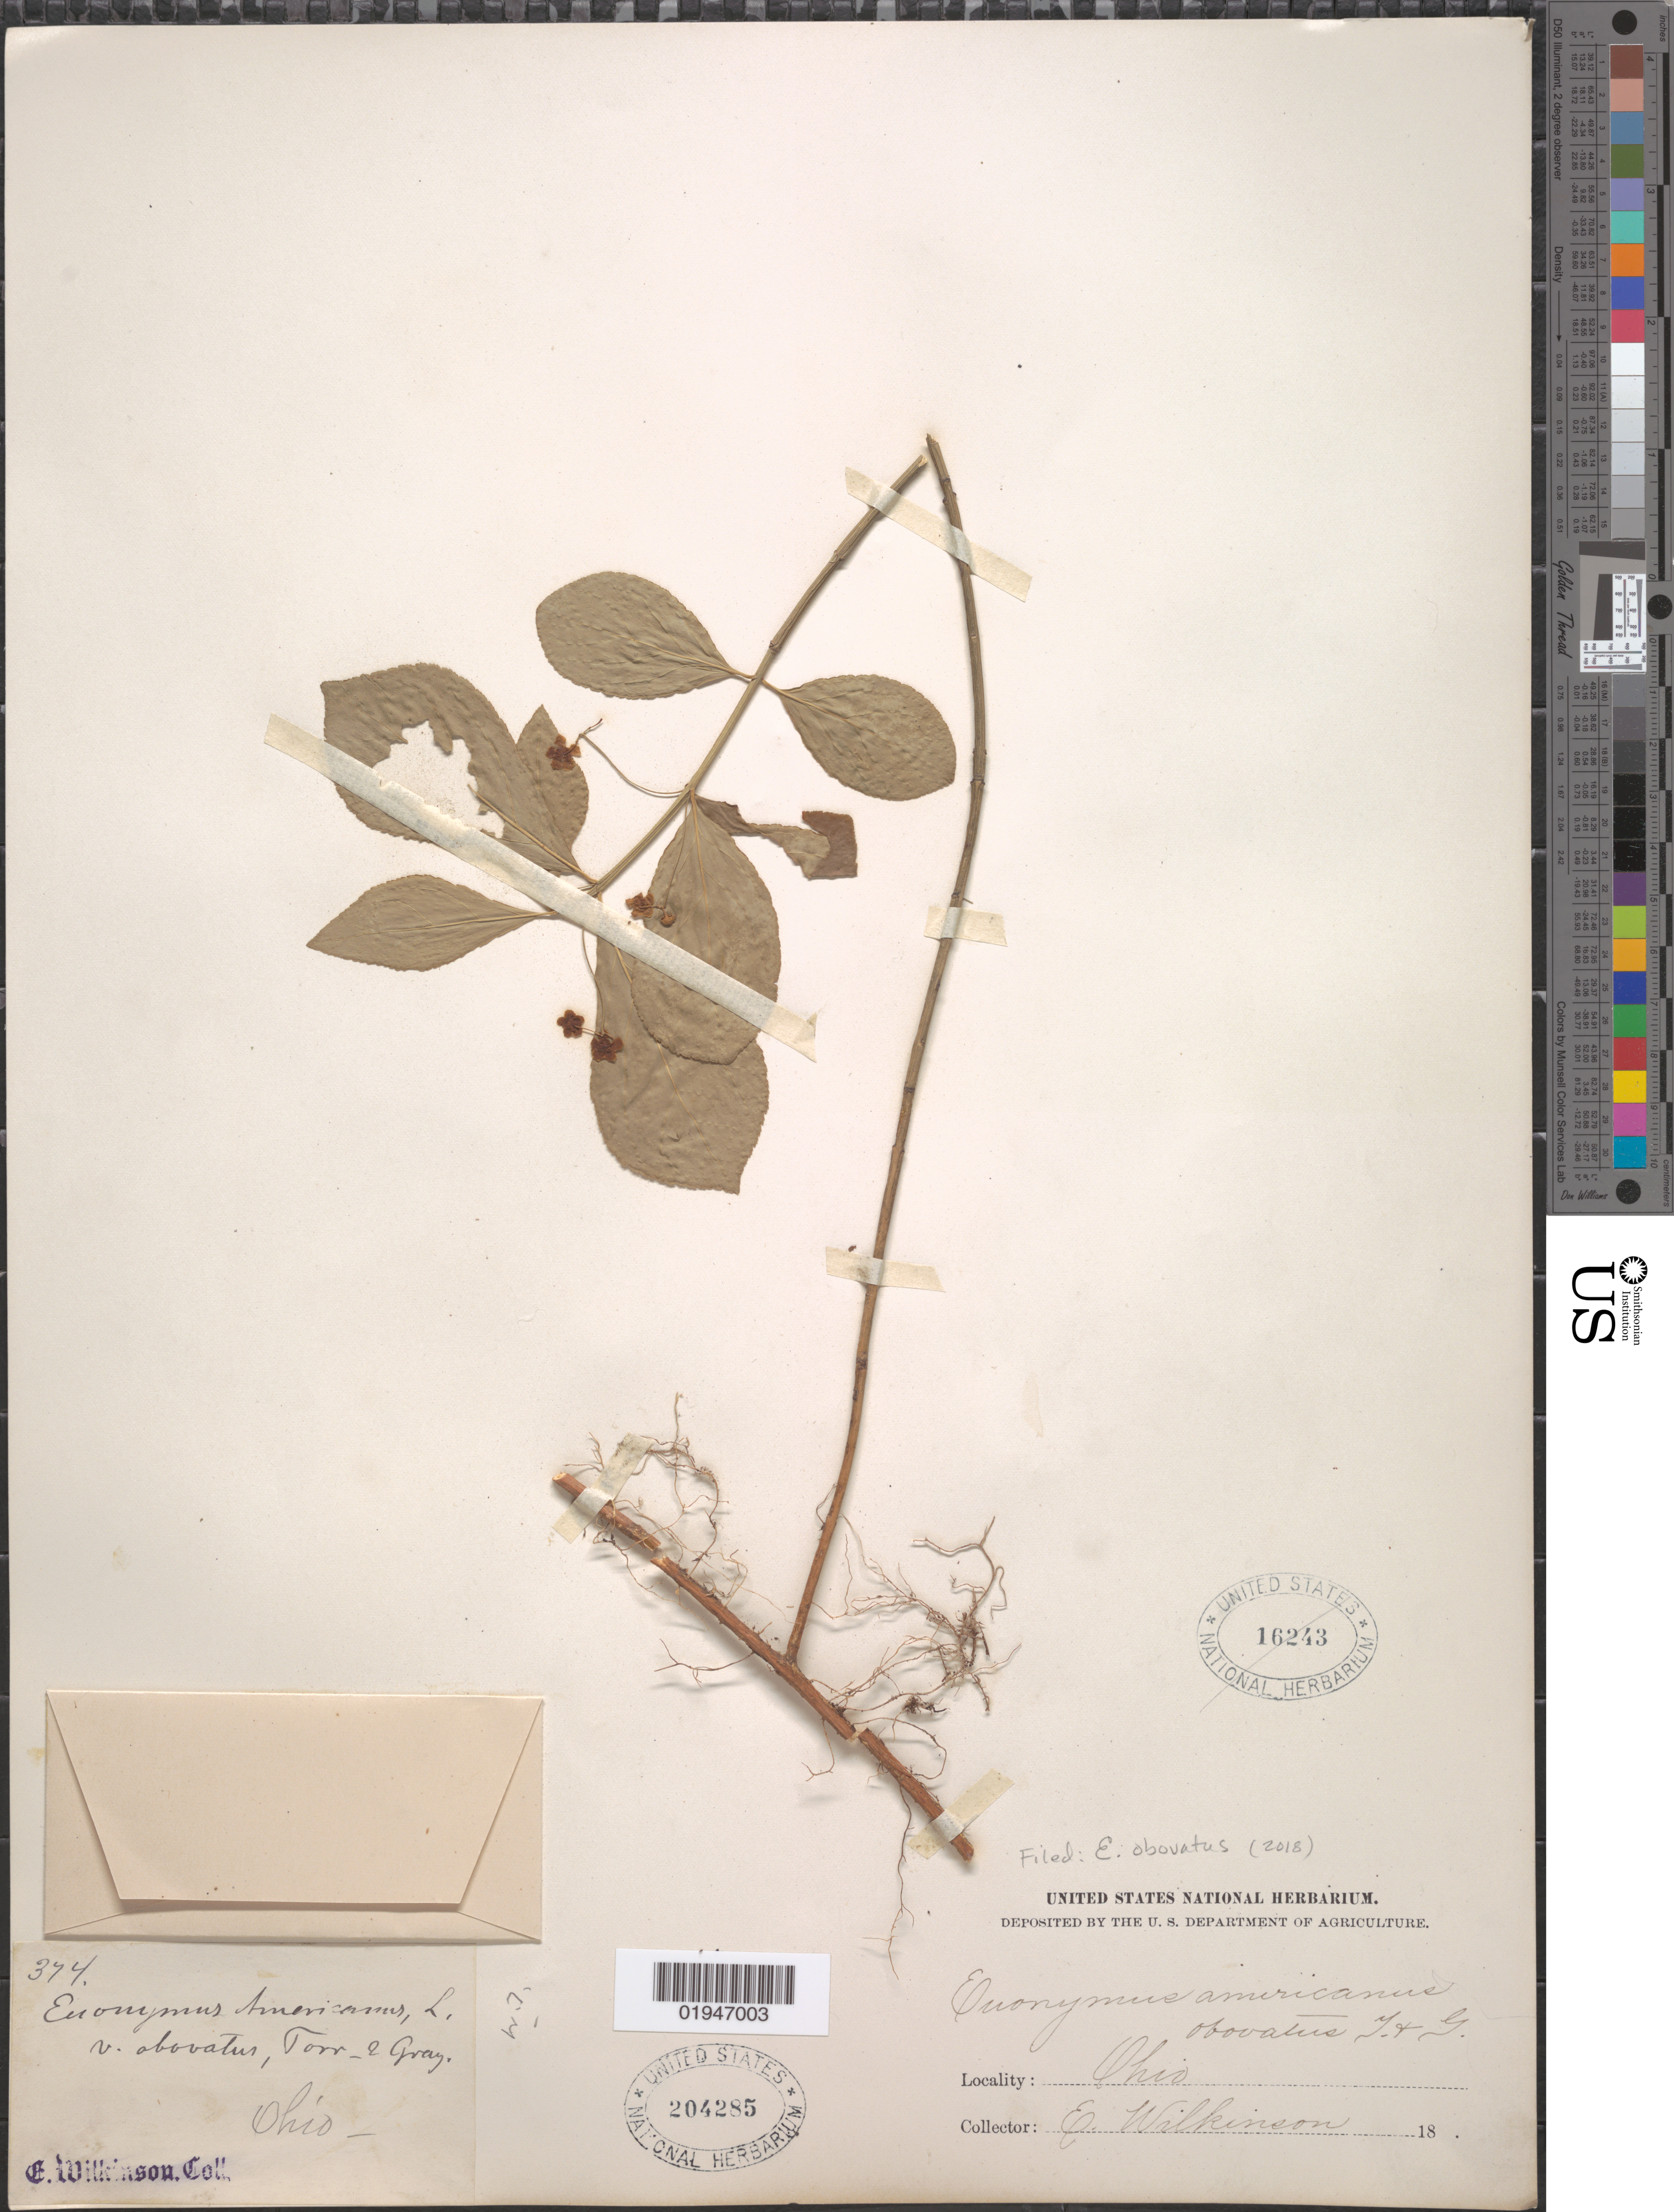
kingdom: Plantae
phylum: Tracheophyta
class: Magnoliopsida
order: Celastrales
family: Celastraceae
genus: Euonymus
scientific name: Euonymus obovatus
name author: Nutt.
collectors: E. Wilkinson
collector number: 374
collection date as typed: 18--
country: United States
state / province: Ohio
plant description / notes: Sheet is marked with two US numbers - 204285 and 16243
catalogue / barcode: US 204285